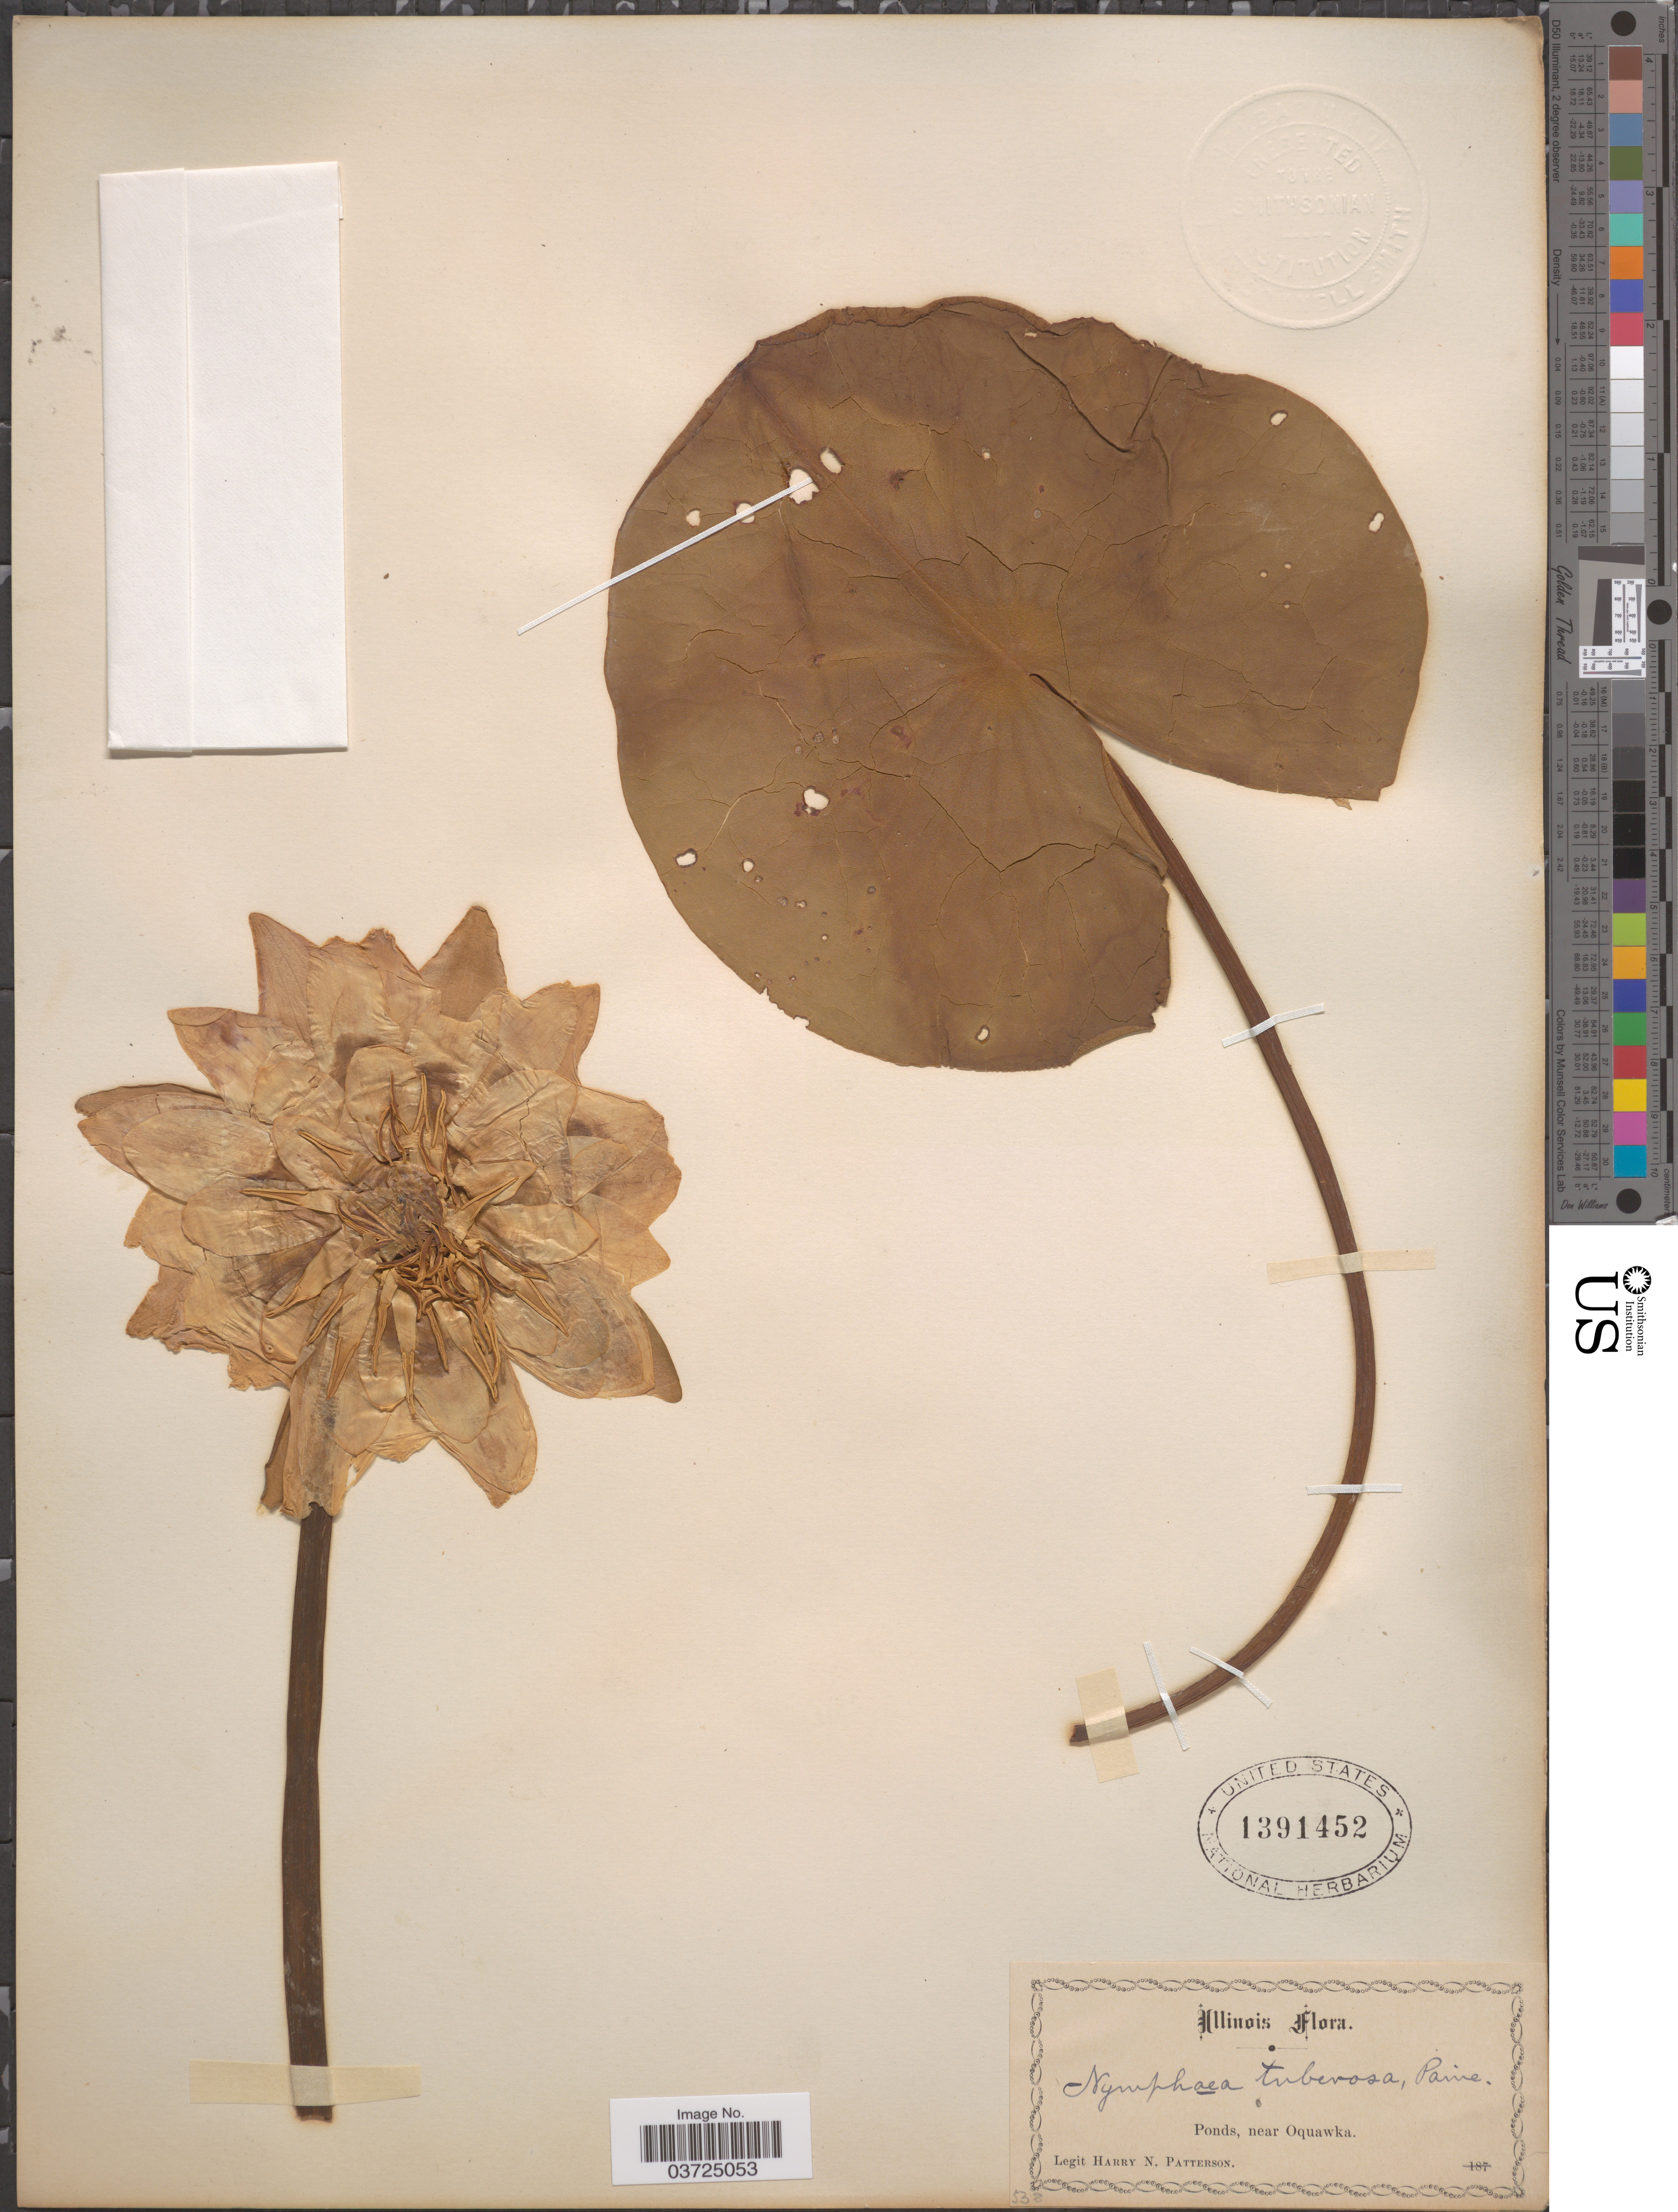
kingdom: Plantae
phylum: Tracheophyta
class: Magnoliopsida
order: Nymphaeales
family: Nymphaeaceae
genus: Nymphaea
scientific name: Nymphaea tuberosa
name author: Paine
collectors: H. N. Patterson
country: United States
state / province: Illinois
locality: Near Oquawka.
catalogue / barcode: US 1391452